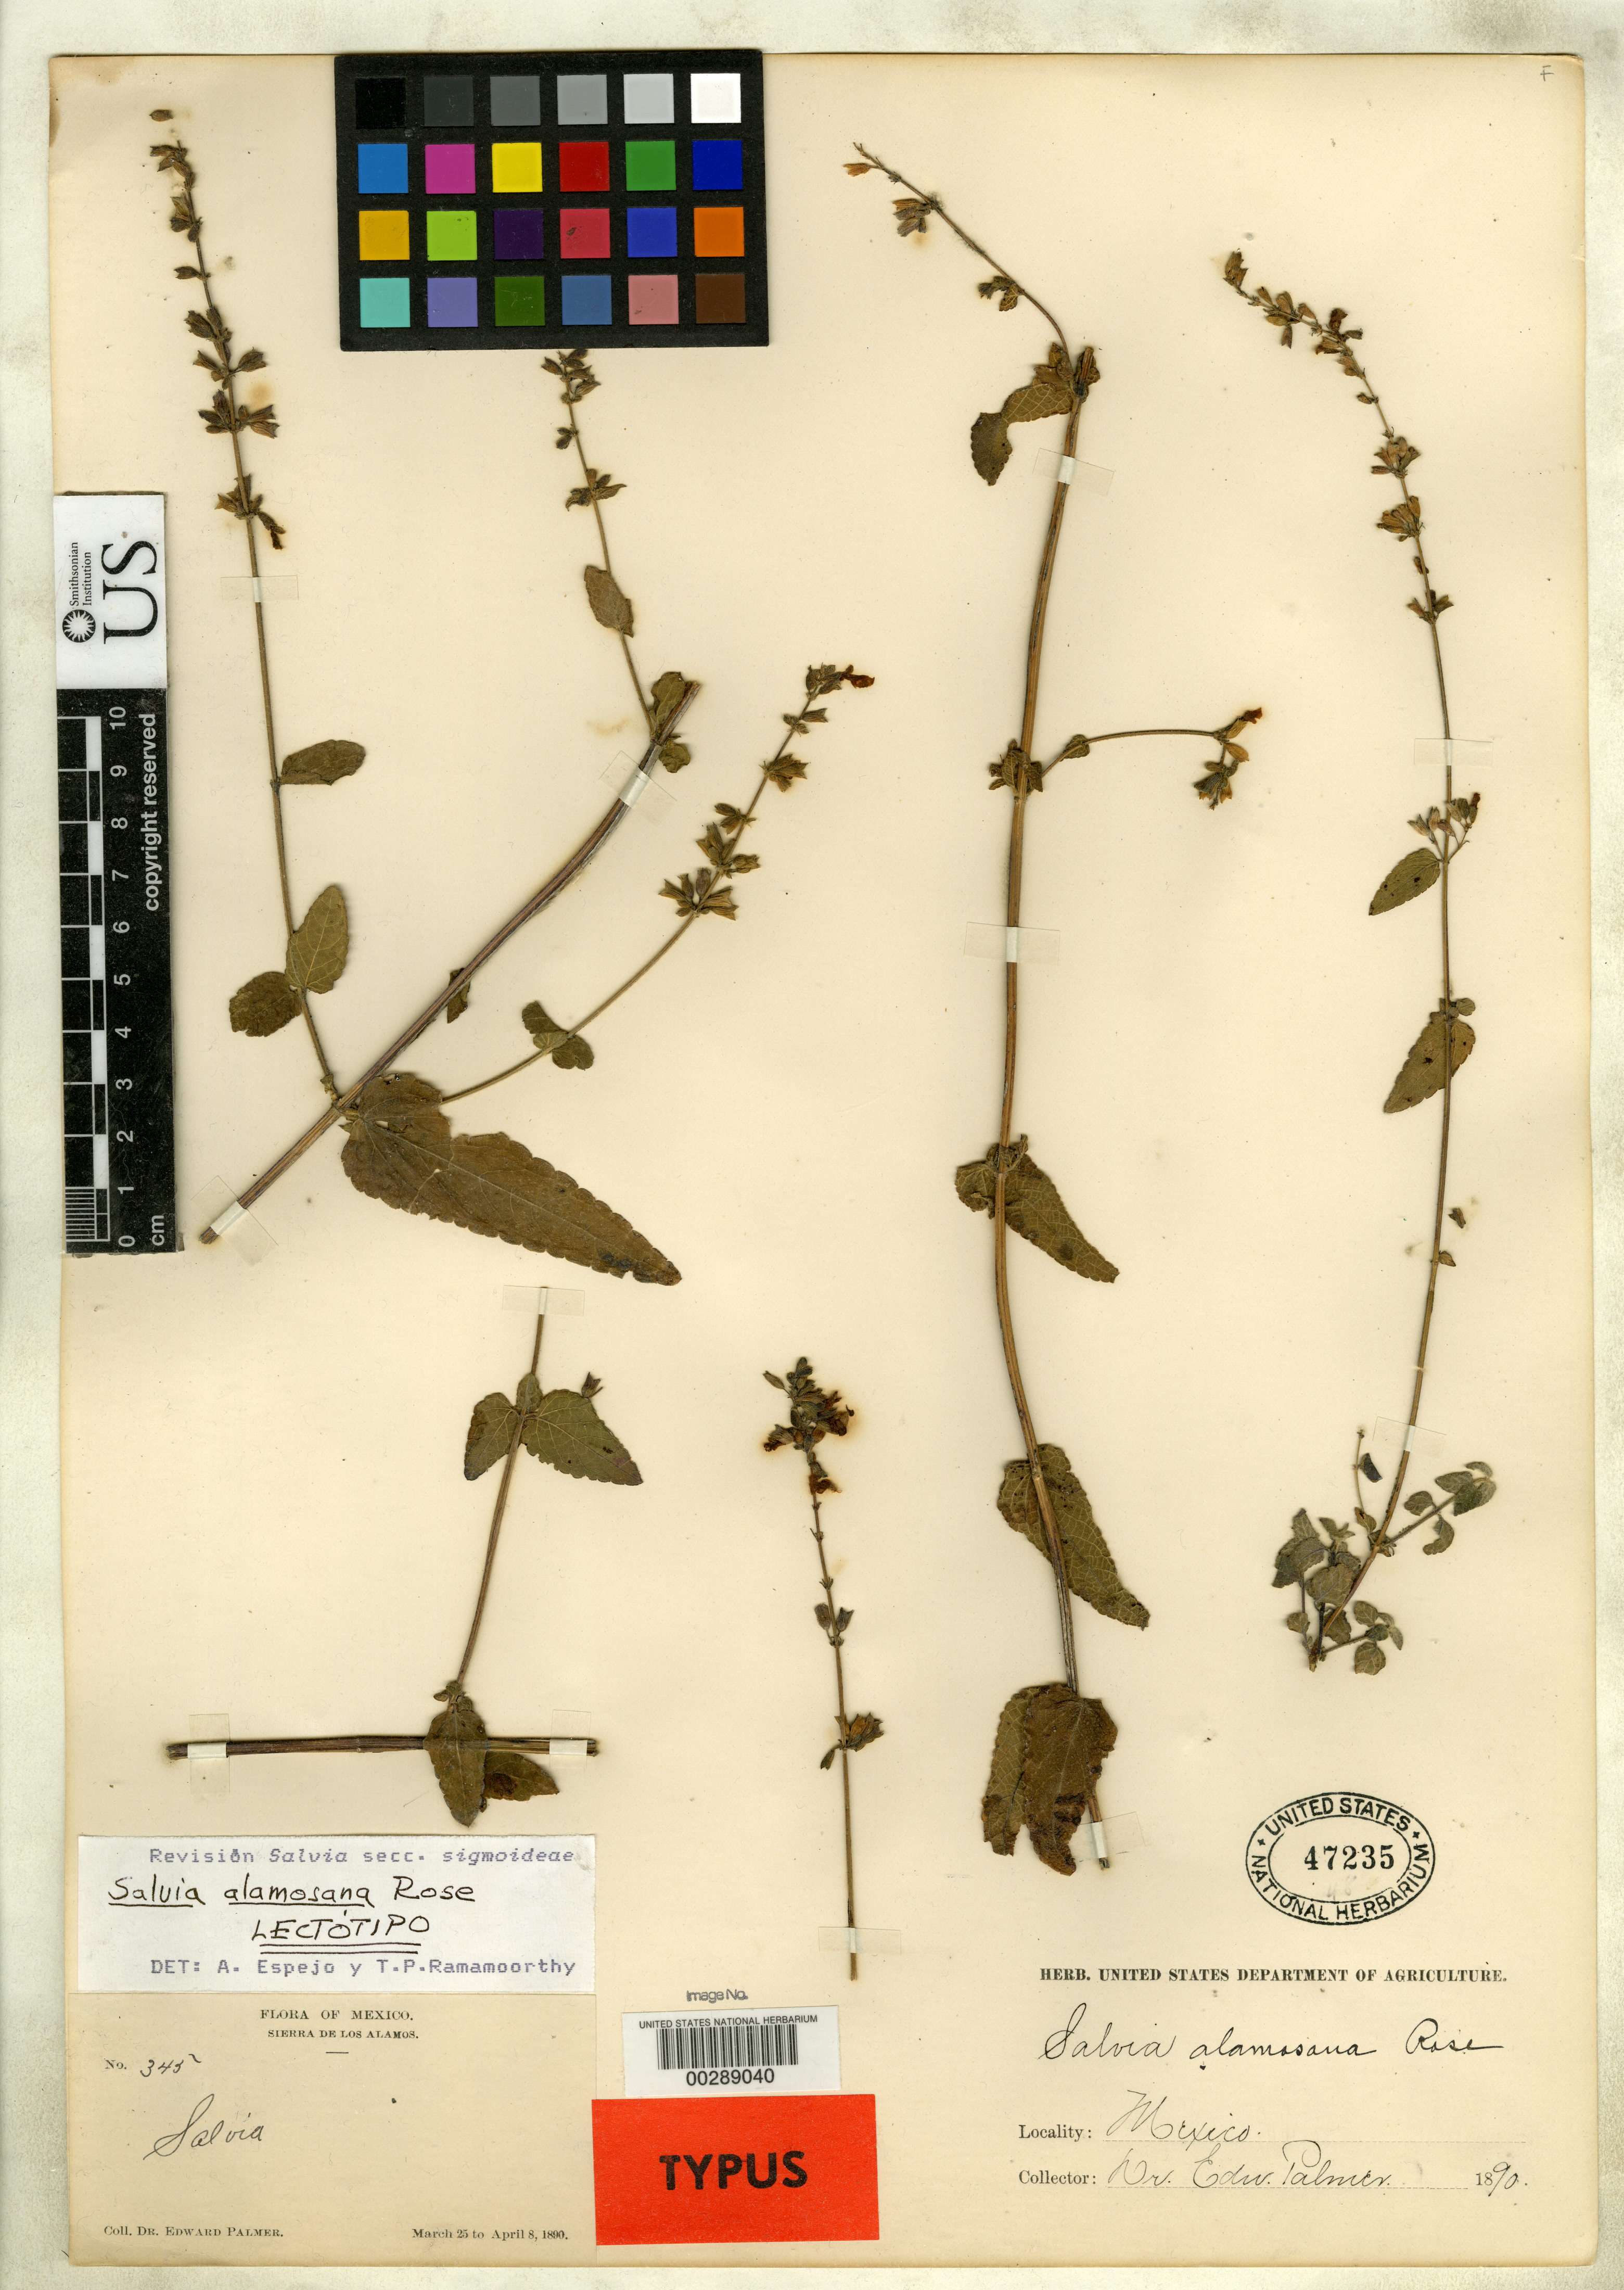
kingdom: Plantae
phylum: Tracheophyta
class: Magnoliopsida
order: Lamiales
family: Lamiaceae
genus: Salvia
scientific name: Salvia alamosana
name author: Rose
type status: Lectotype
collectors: E. Palmer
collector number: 345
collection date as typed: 25 Mar 1890 to 08 Apr 1890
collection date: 1890-03-25/1890-04-08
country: Mexico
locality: Sierra de Los Alamos.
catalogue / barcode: US 47235